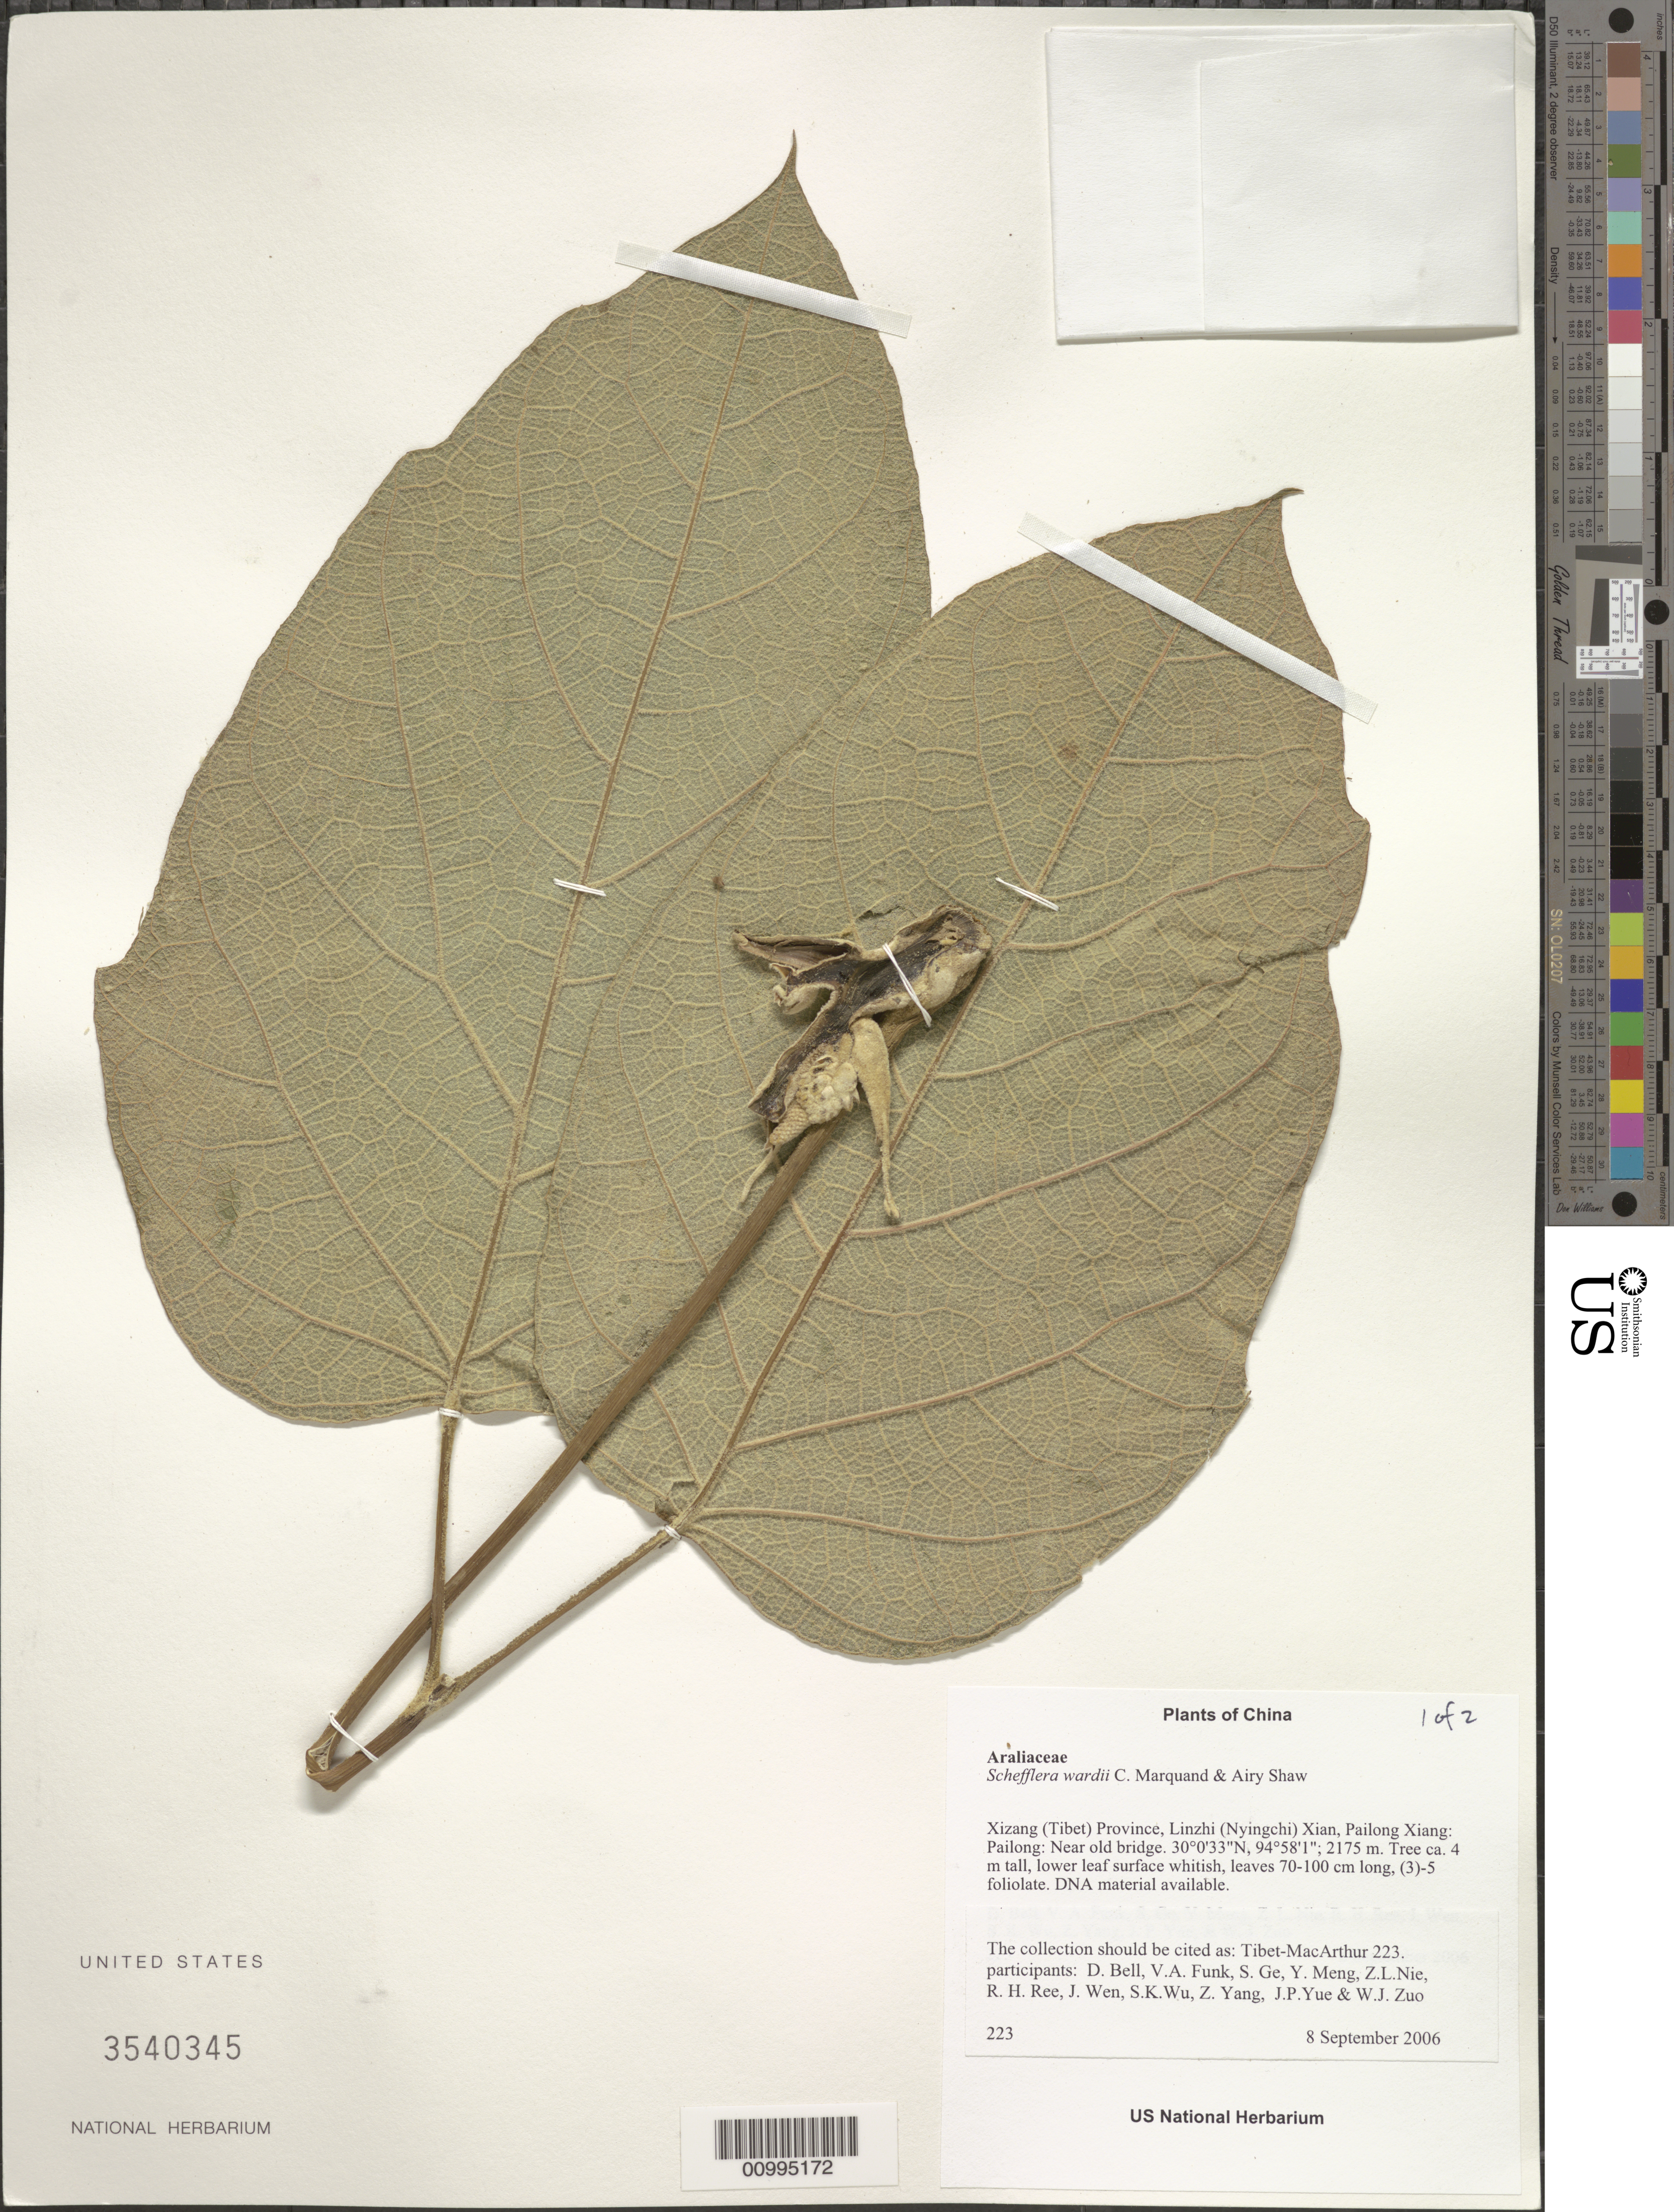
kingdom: Plantae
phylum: Tracheophyta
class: Magnoliopsida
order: Apiales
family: Araliaceae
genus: Schefflera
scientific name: Schefflera wardii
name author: C. Marquand & Airy Shaw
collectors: Tibet-MacArthur, D. A. Bell, V. Funk, S. Ge, Y. Meng, Z. Nie, R. Ree, J. Wen, S. K. Wu, Z. Yang, J. Yue & W. Zuo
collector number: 223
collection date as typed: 08 Sep 2006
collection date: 2006-09-08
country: China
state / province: Xizang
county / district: Linzhi (Nyingchi) Xian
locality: Pailong Xiang: Pailong. Near old bridge.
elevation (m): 2175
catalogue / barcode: US 3540345